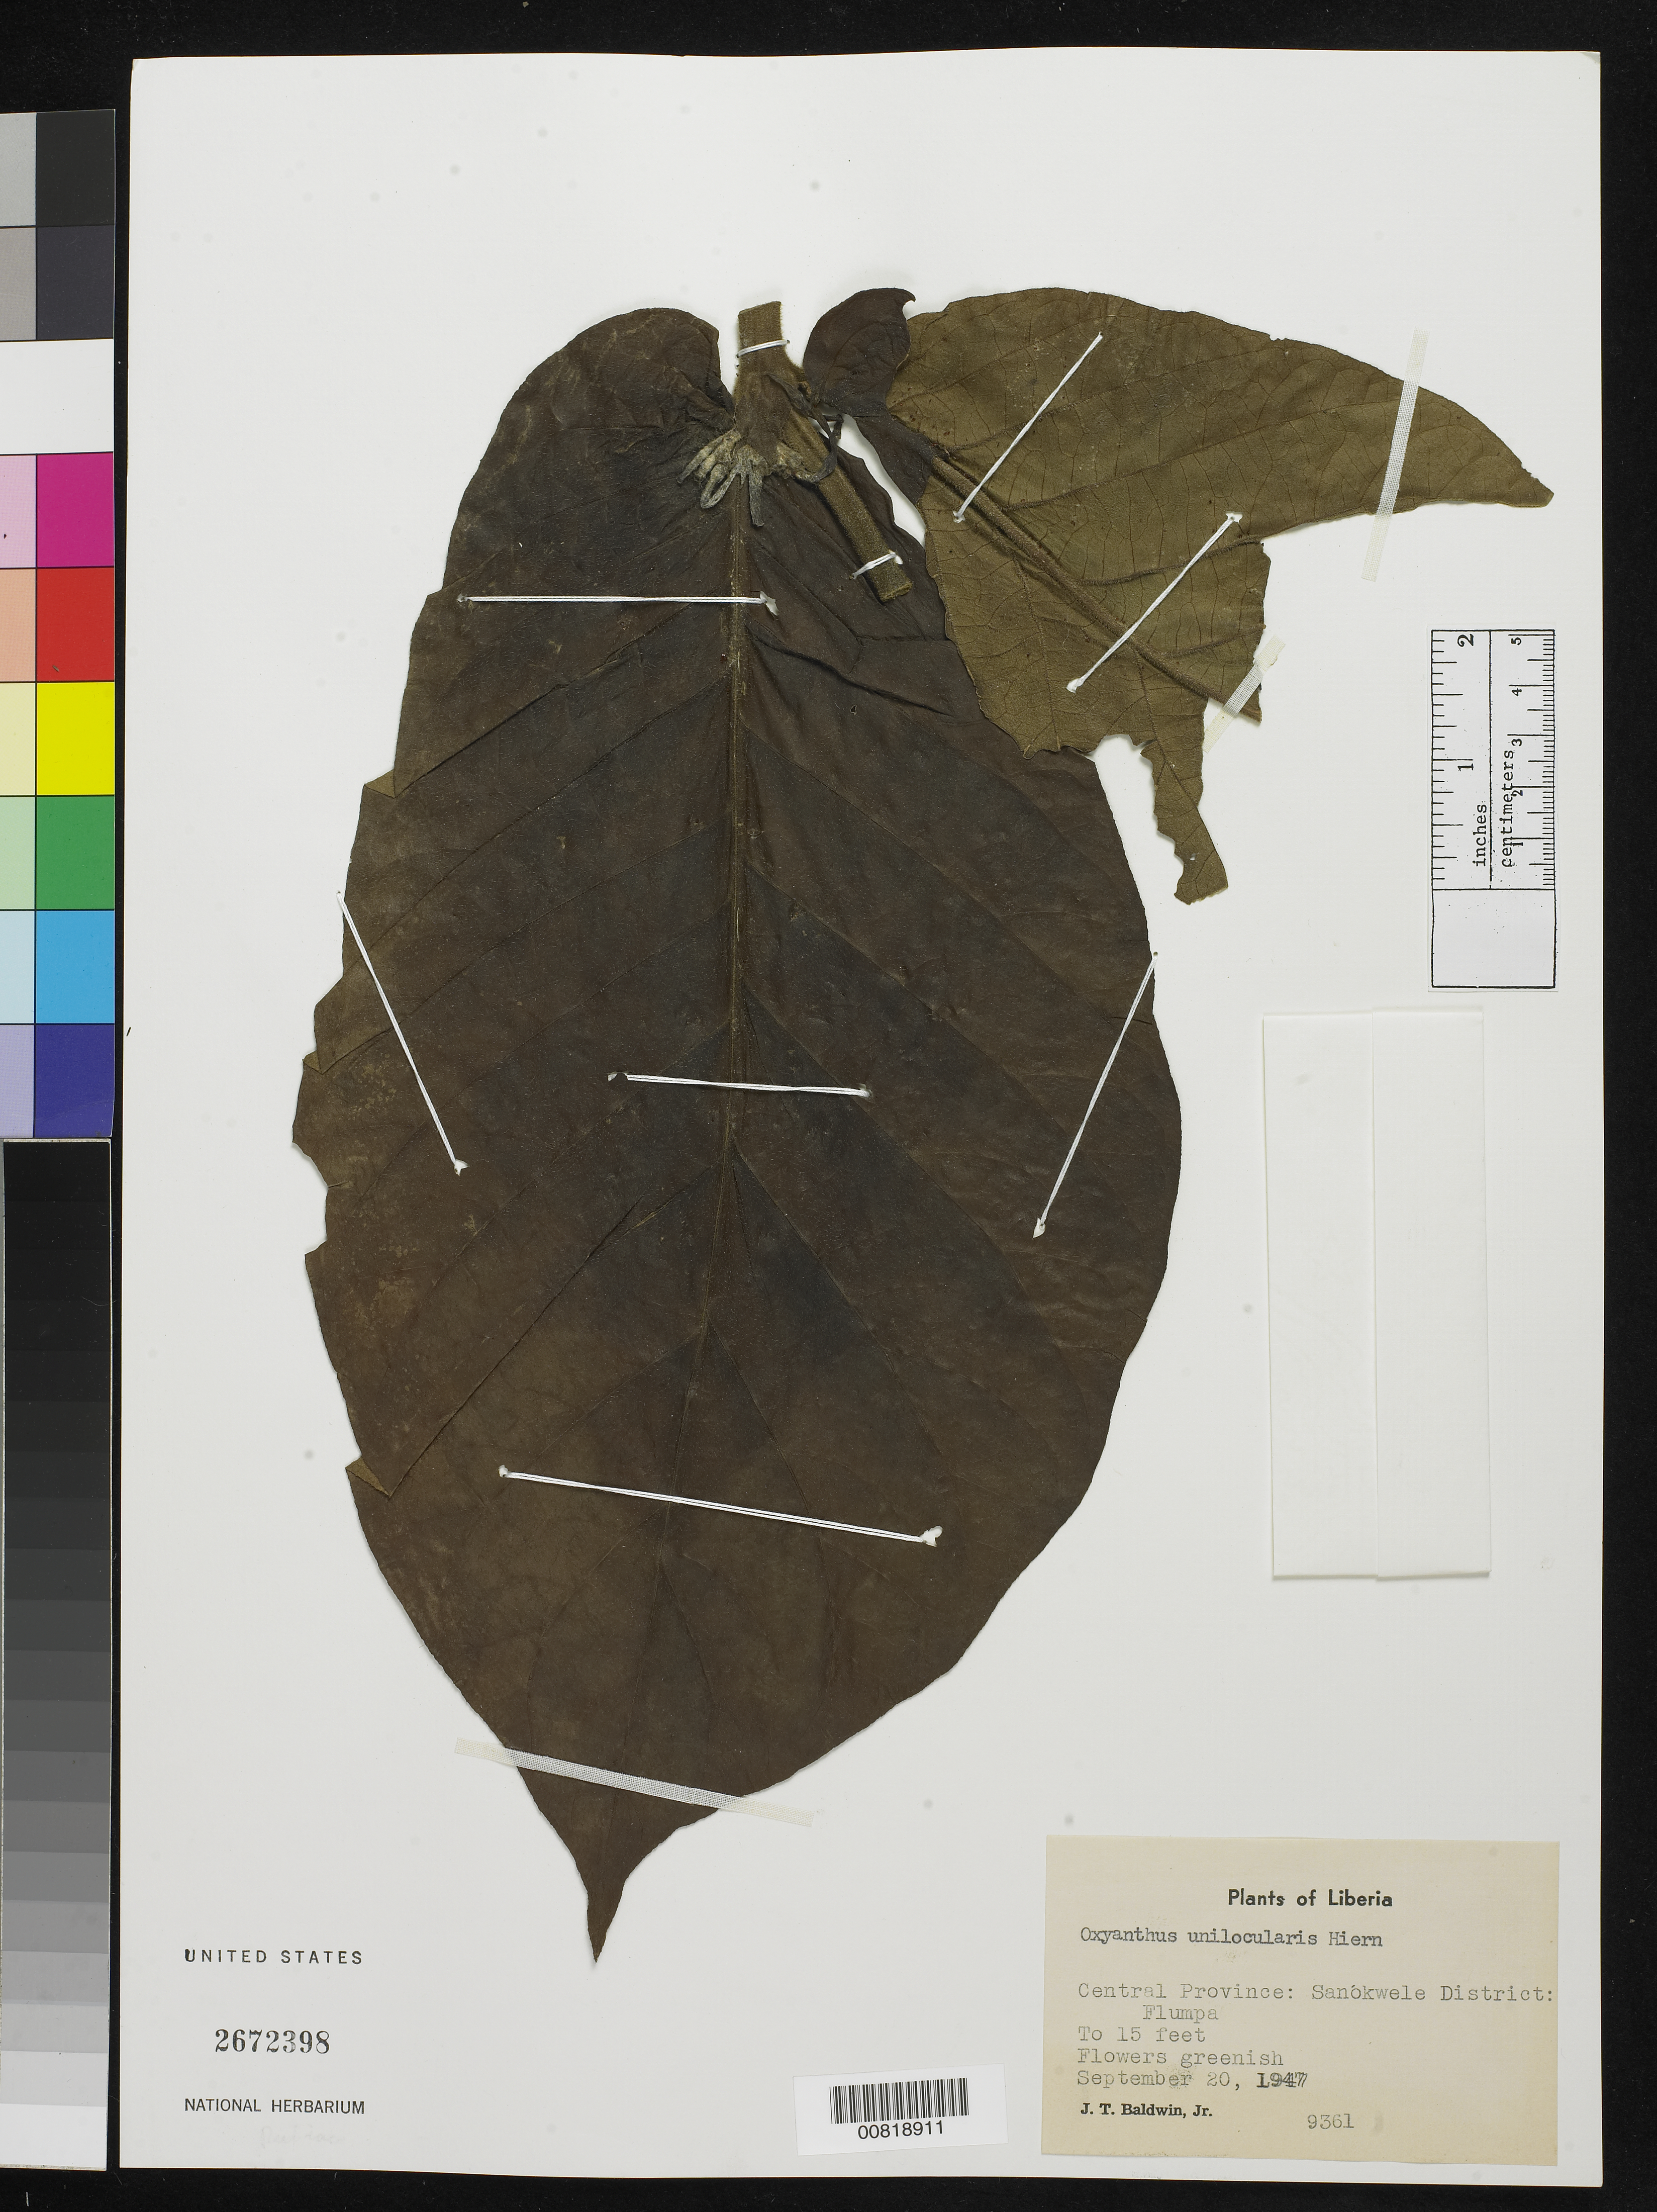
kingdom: Plantae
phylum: Tracheophyta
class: Magnoliopsida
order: Gentianales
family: Rubiaceae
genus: Oxyanthus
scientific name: Oxyanthus unilocularis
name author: Hiern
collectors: J. T. Baldwin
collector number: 9361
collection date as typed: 20 Sep 1947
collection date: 1947-09-20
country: Liberia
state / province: Nimba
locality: Central Province: Sanokwele District, Flumpa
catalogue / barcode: US 2672398